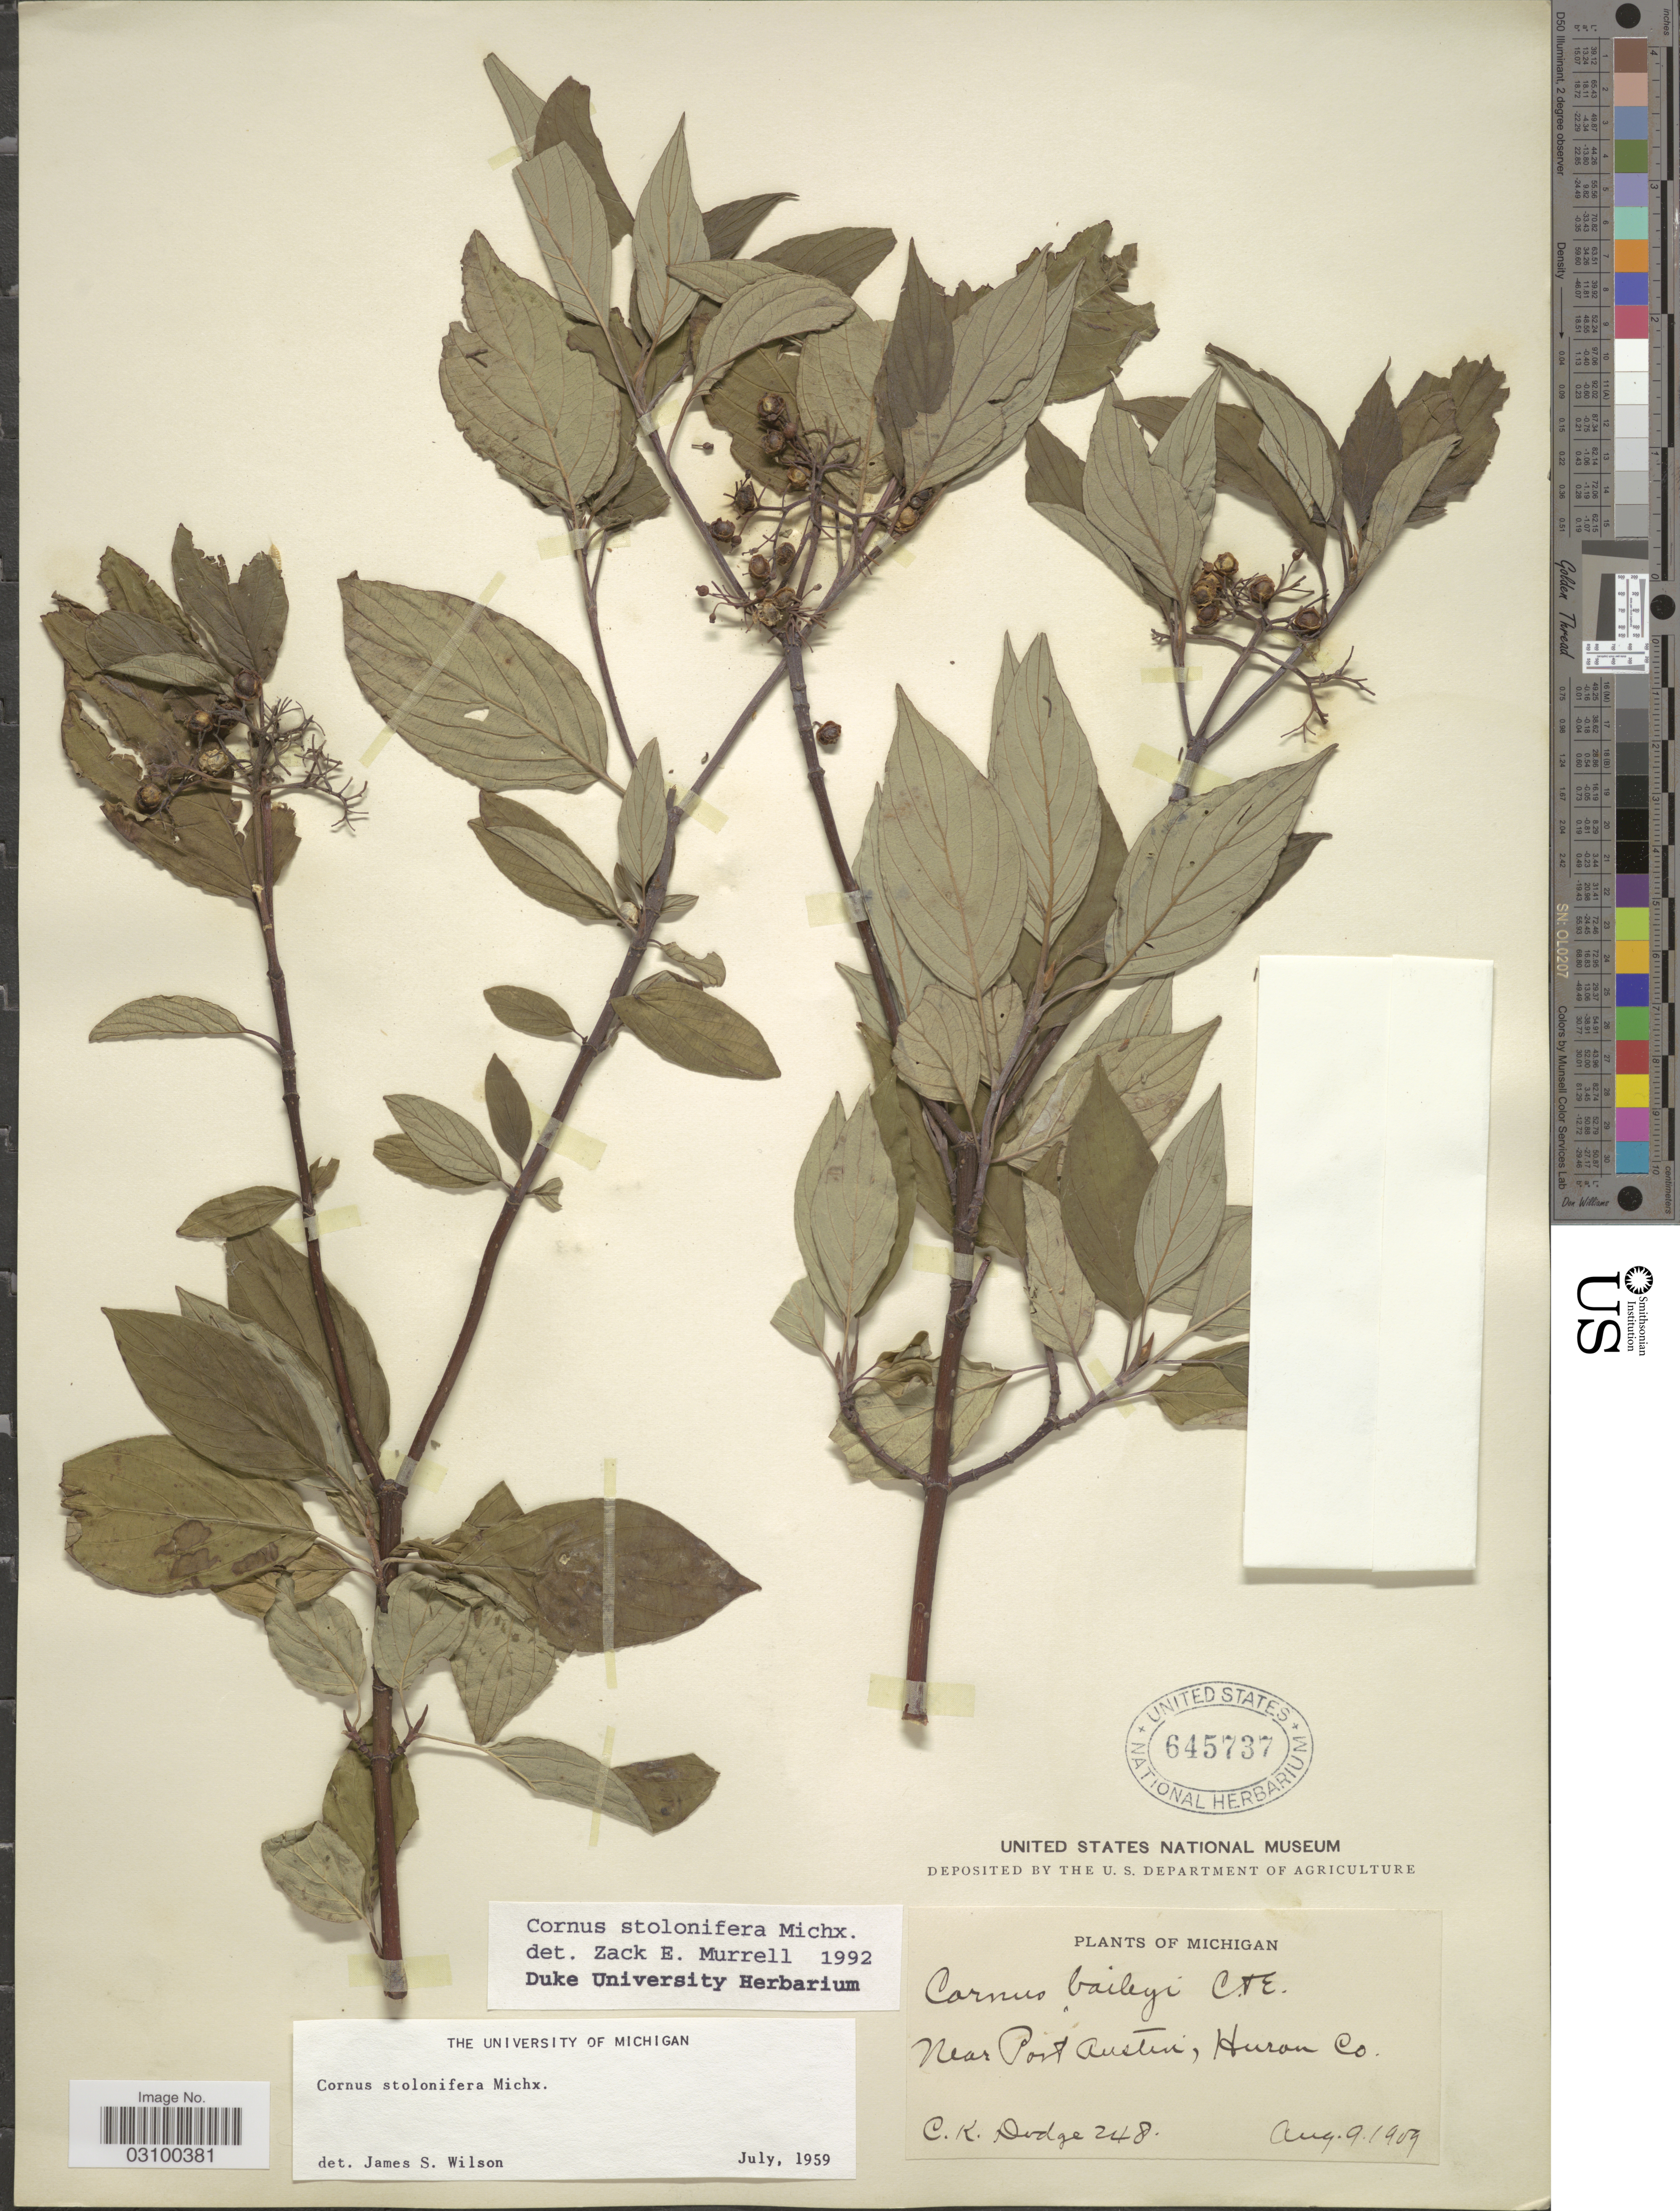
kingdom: Plantae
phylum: Tracheophyta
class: Magnoliopsida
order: Cornales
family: Cornaceae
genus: Cornus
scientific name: Cornus sericea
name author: L.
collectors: C. Dodge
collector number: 248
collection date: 1909-08-09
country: United States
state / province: Michigan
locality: Near Port Austin, Huron Co.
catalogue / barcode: US 645737